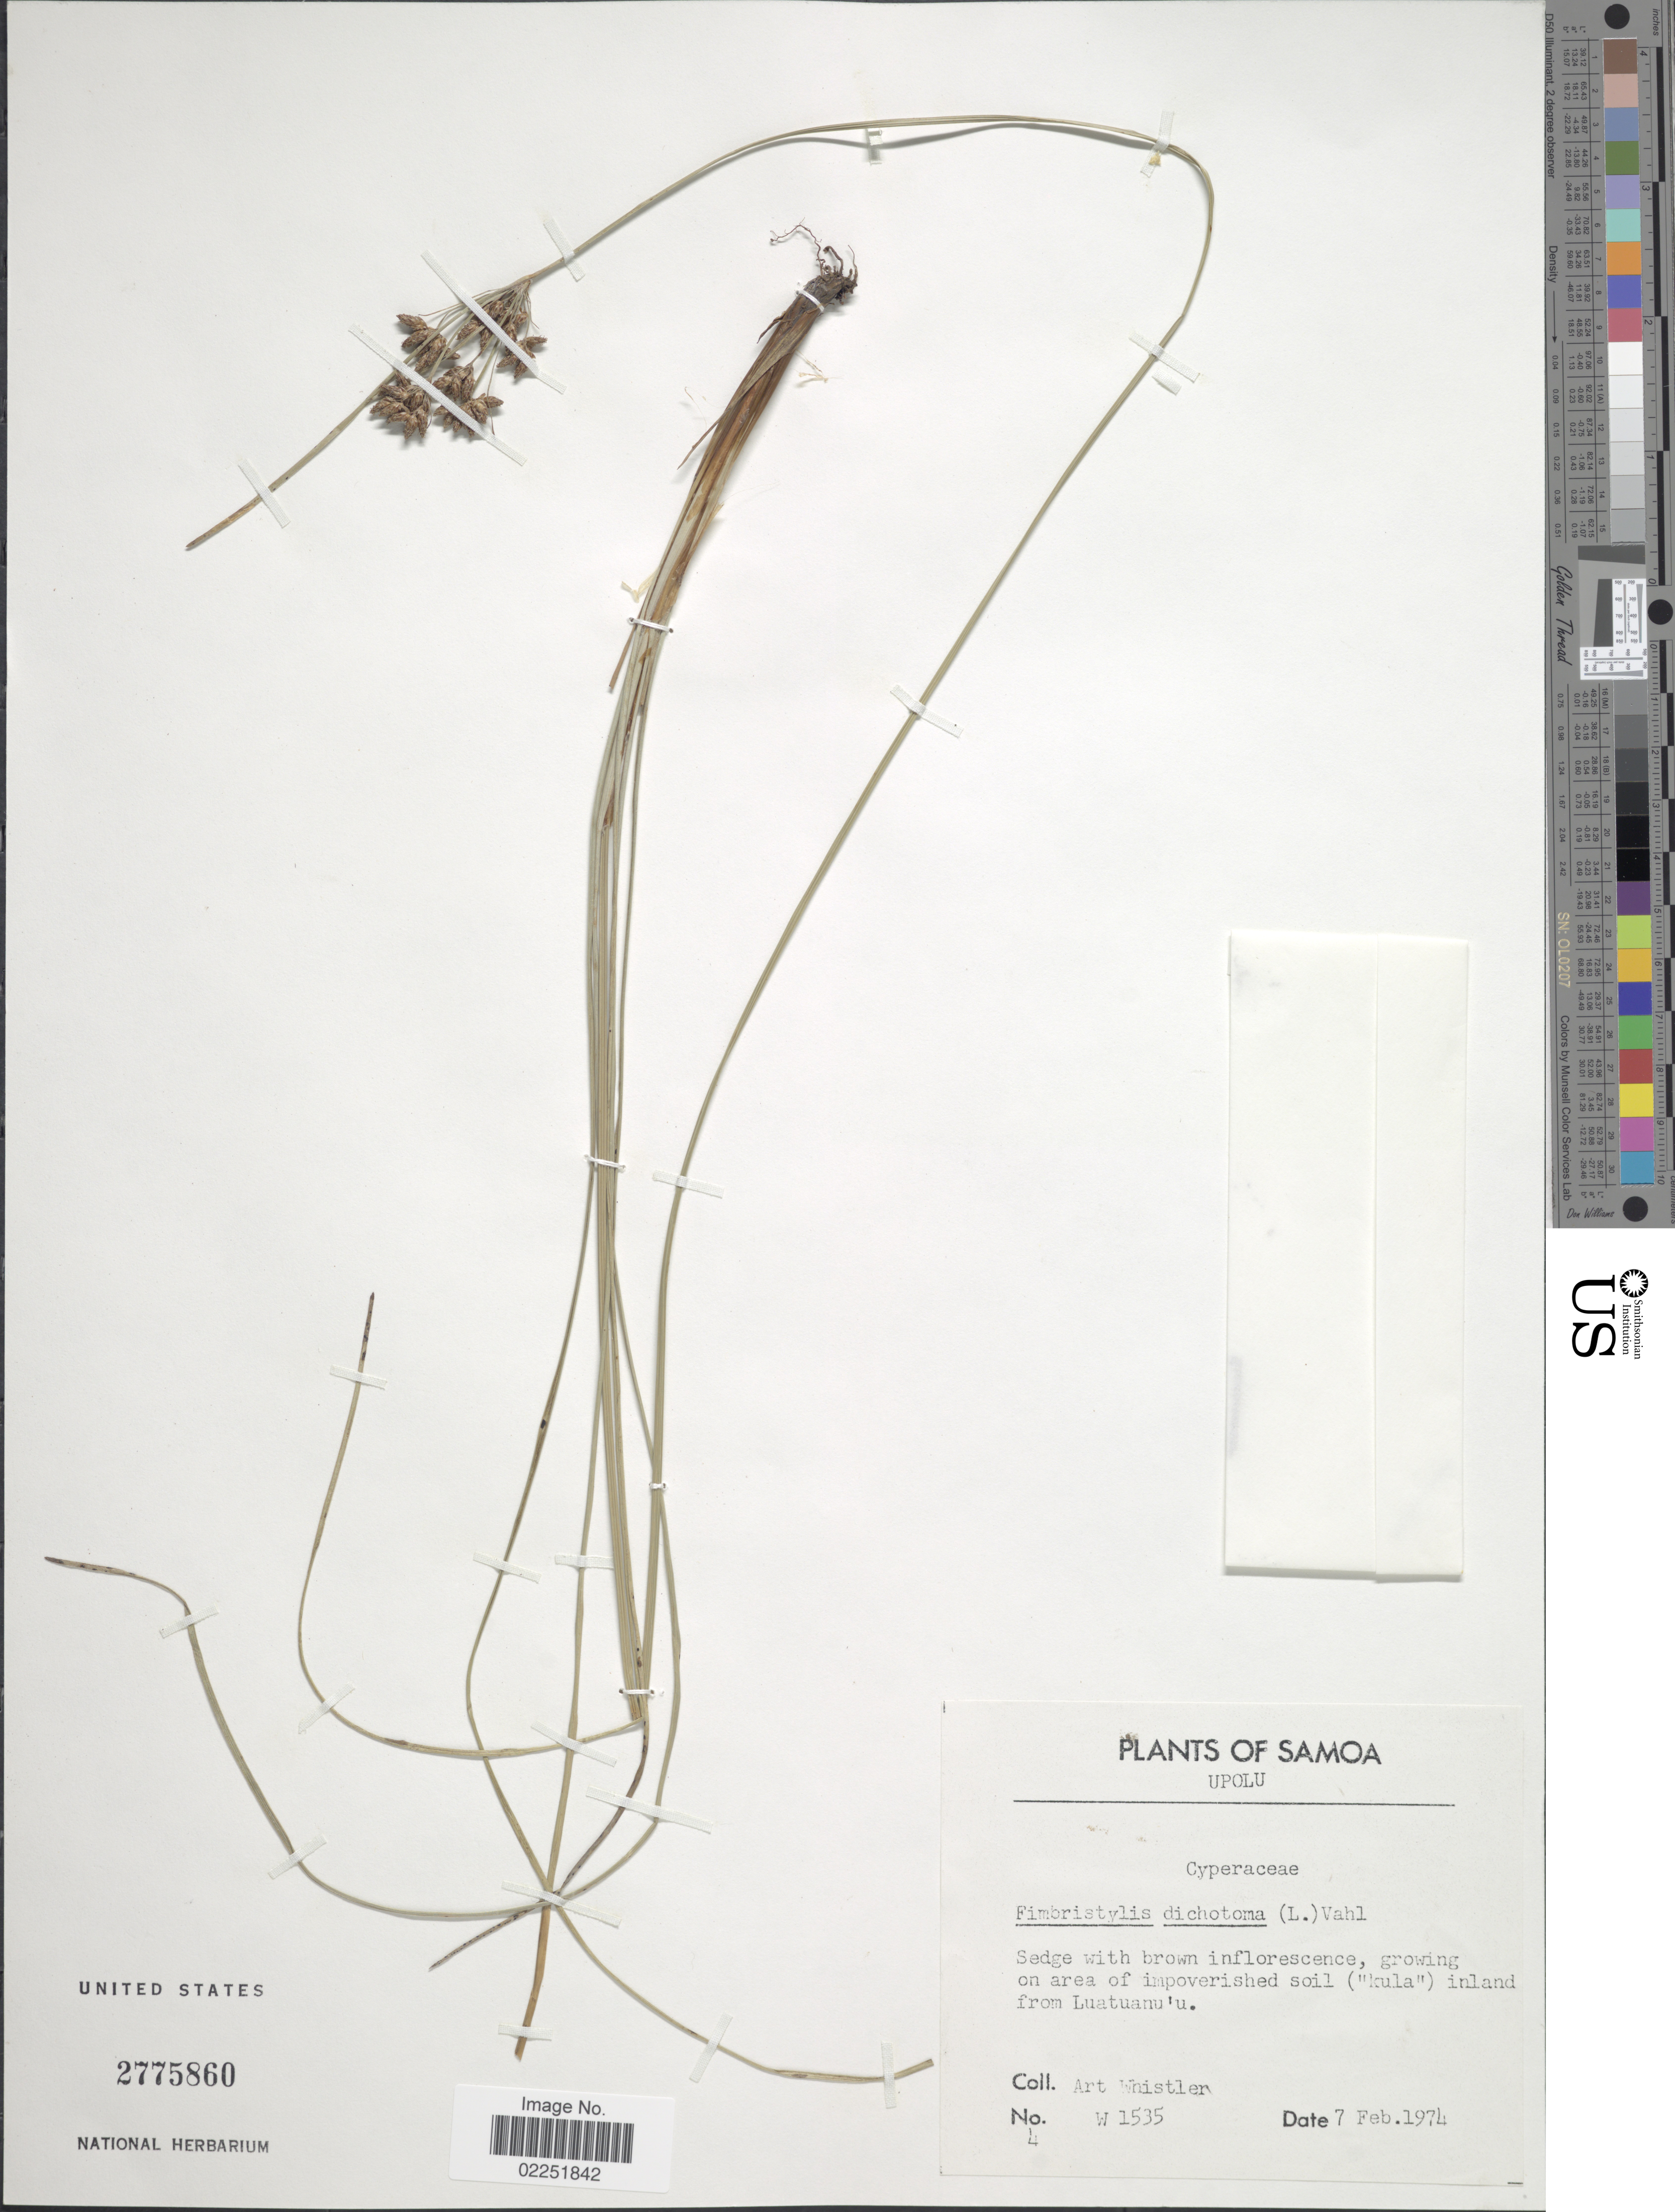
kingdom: Plantae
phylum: Tracheophyta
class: Liliopsida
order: Poales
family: Cyperaceae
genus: Fimbristylis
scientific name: Fimbristylis dichotoma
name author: (L.) Vahl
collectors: A. Whistler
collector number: W5135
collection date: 1974-02-07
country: Samoa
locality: Samoa, Upolu, on area of impoverished soil ("kula") inland from Luatuanu'u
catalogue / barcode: US 2775860